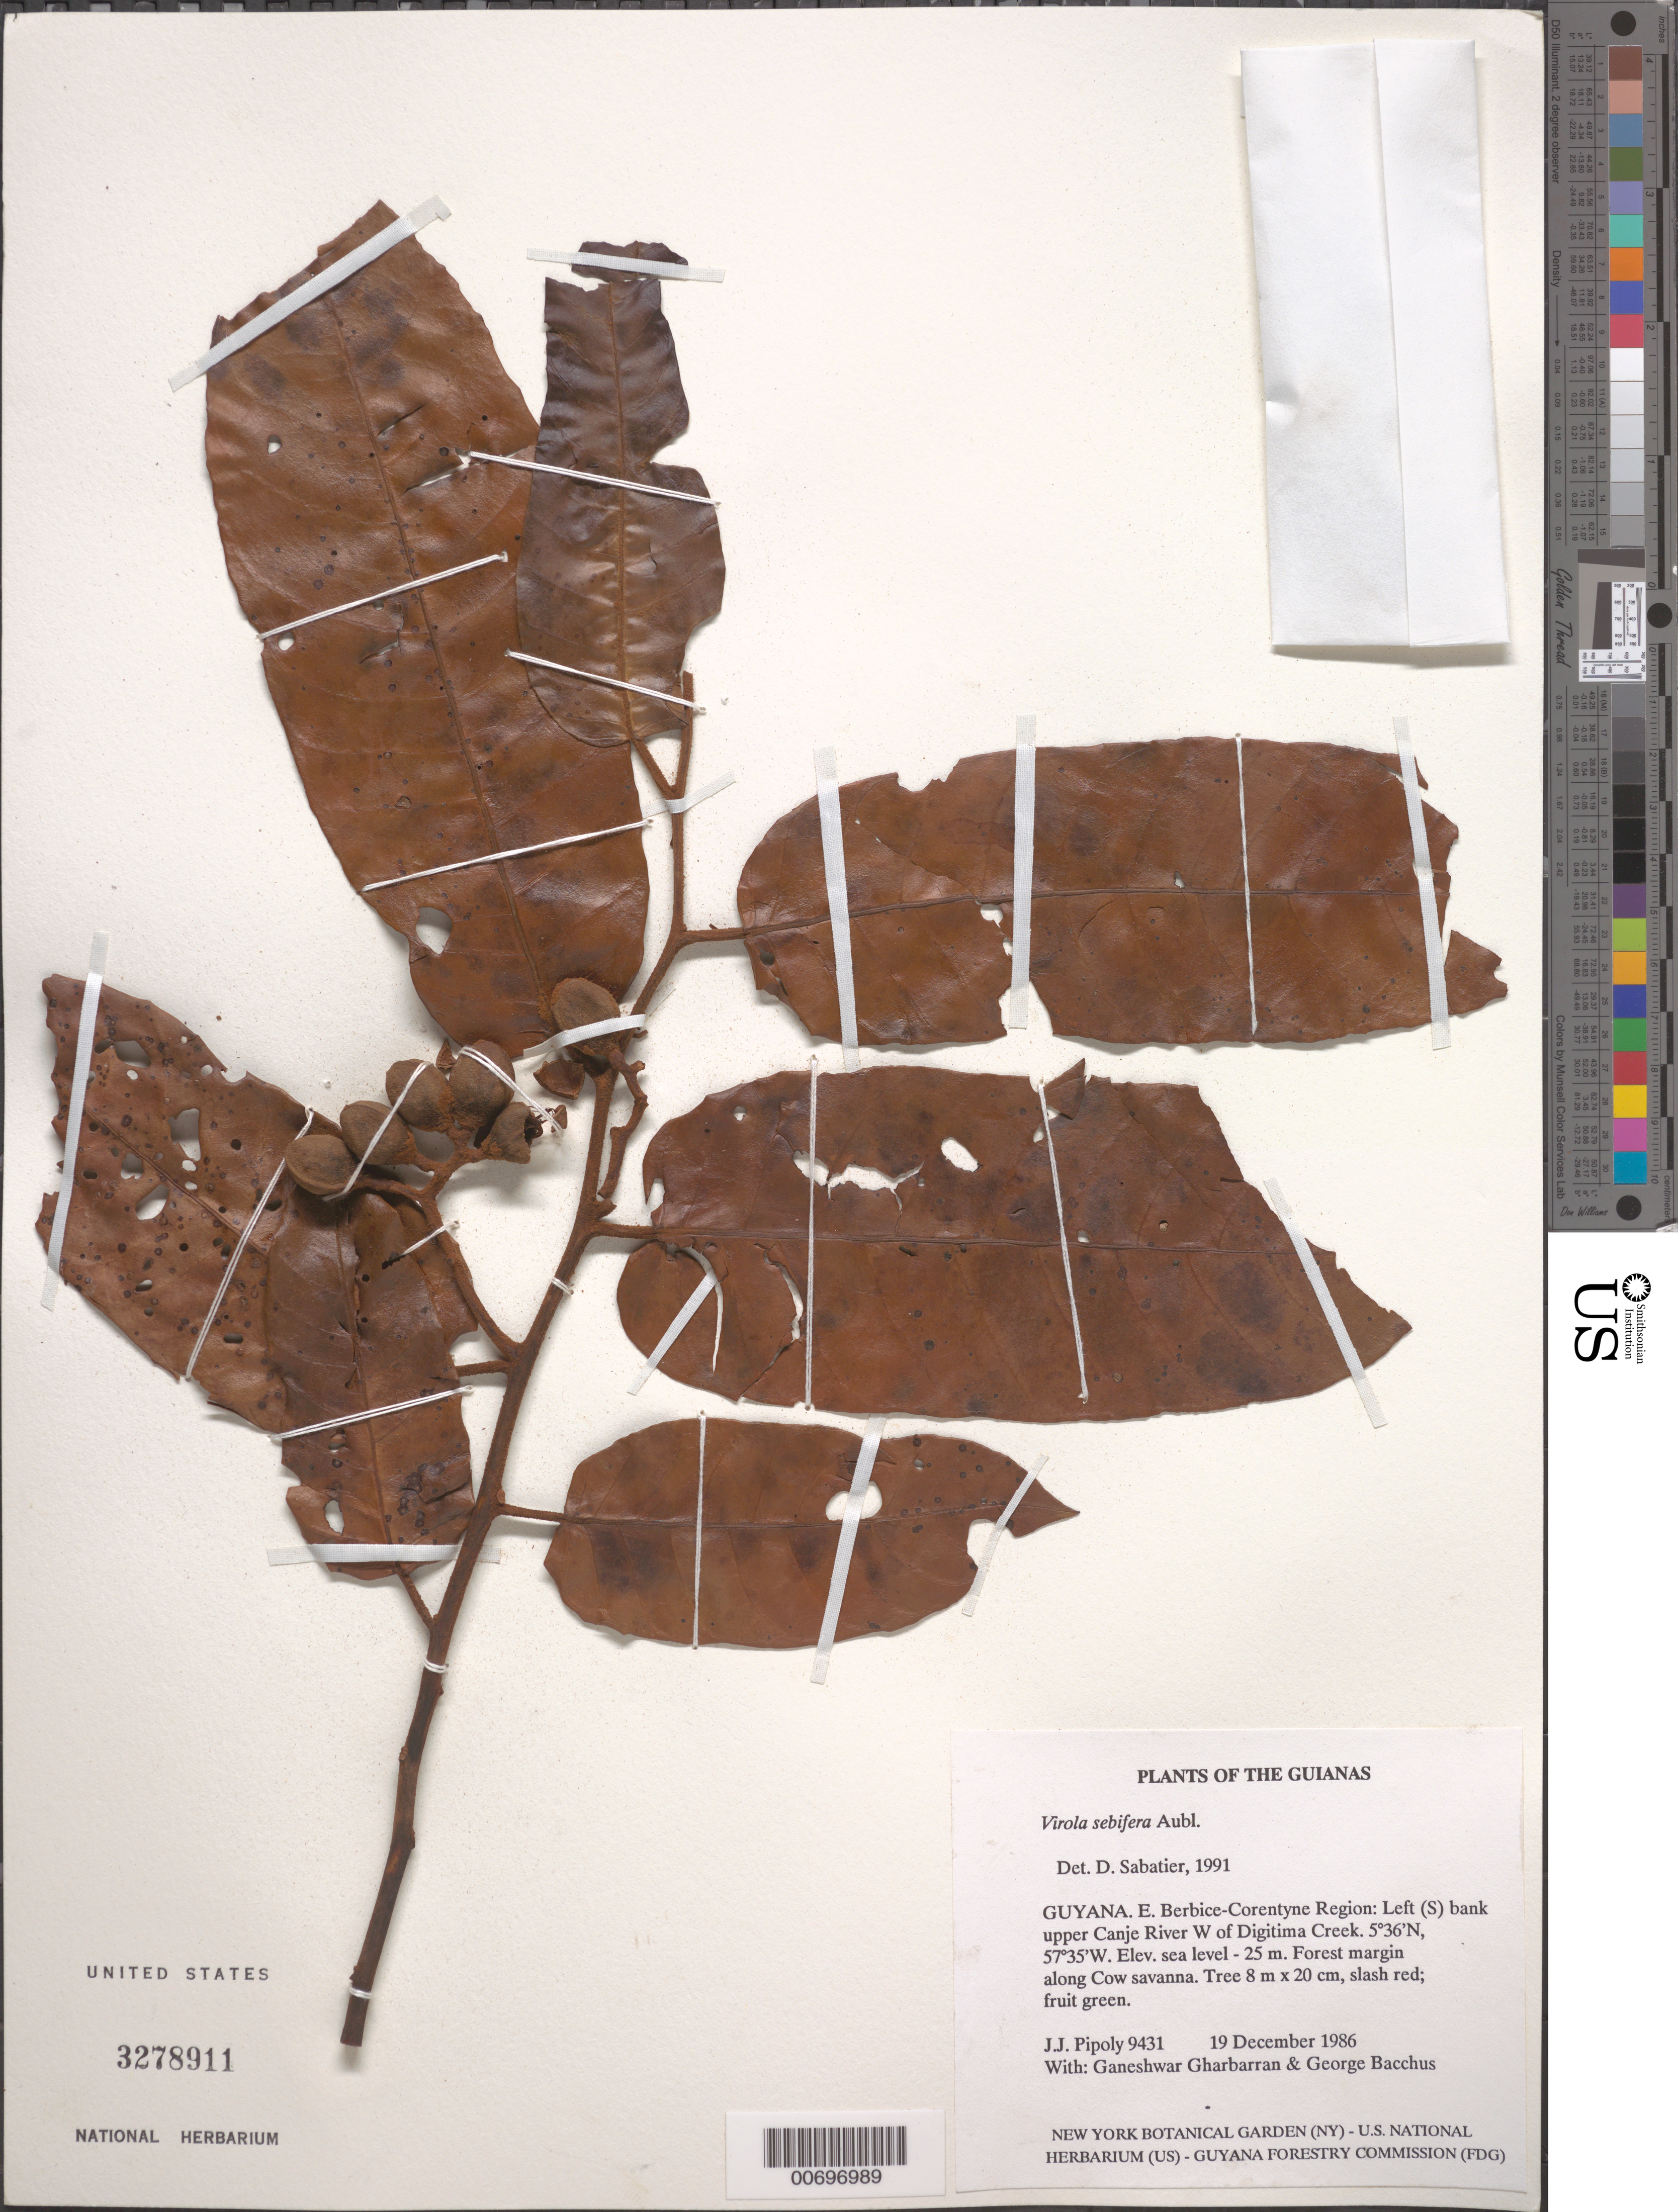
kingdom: Plantae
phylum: Tracheophyta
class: Magnoliopsida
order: Magnoliales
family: Myristicaceae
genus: Virola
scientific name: Virola sebifera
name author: Aubl.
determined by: Sabatier, D.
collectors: J. J. Pipoly, G. Gharbarran & G. Bacchus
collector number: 9431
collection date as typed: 19 December 1986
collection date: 1986-12-19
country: Guyana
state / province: E. Berbice-Corentyne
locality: Left (S) bank upper Canje River W of Digitima Creek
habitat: Forest margin along Cow savanna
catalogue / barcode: US 3278911